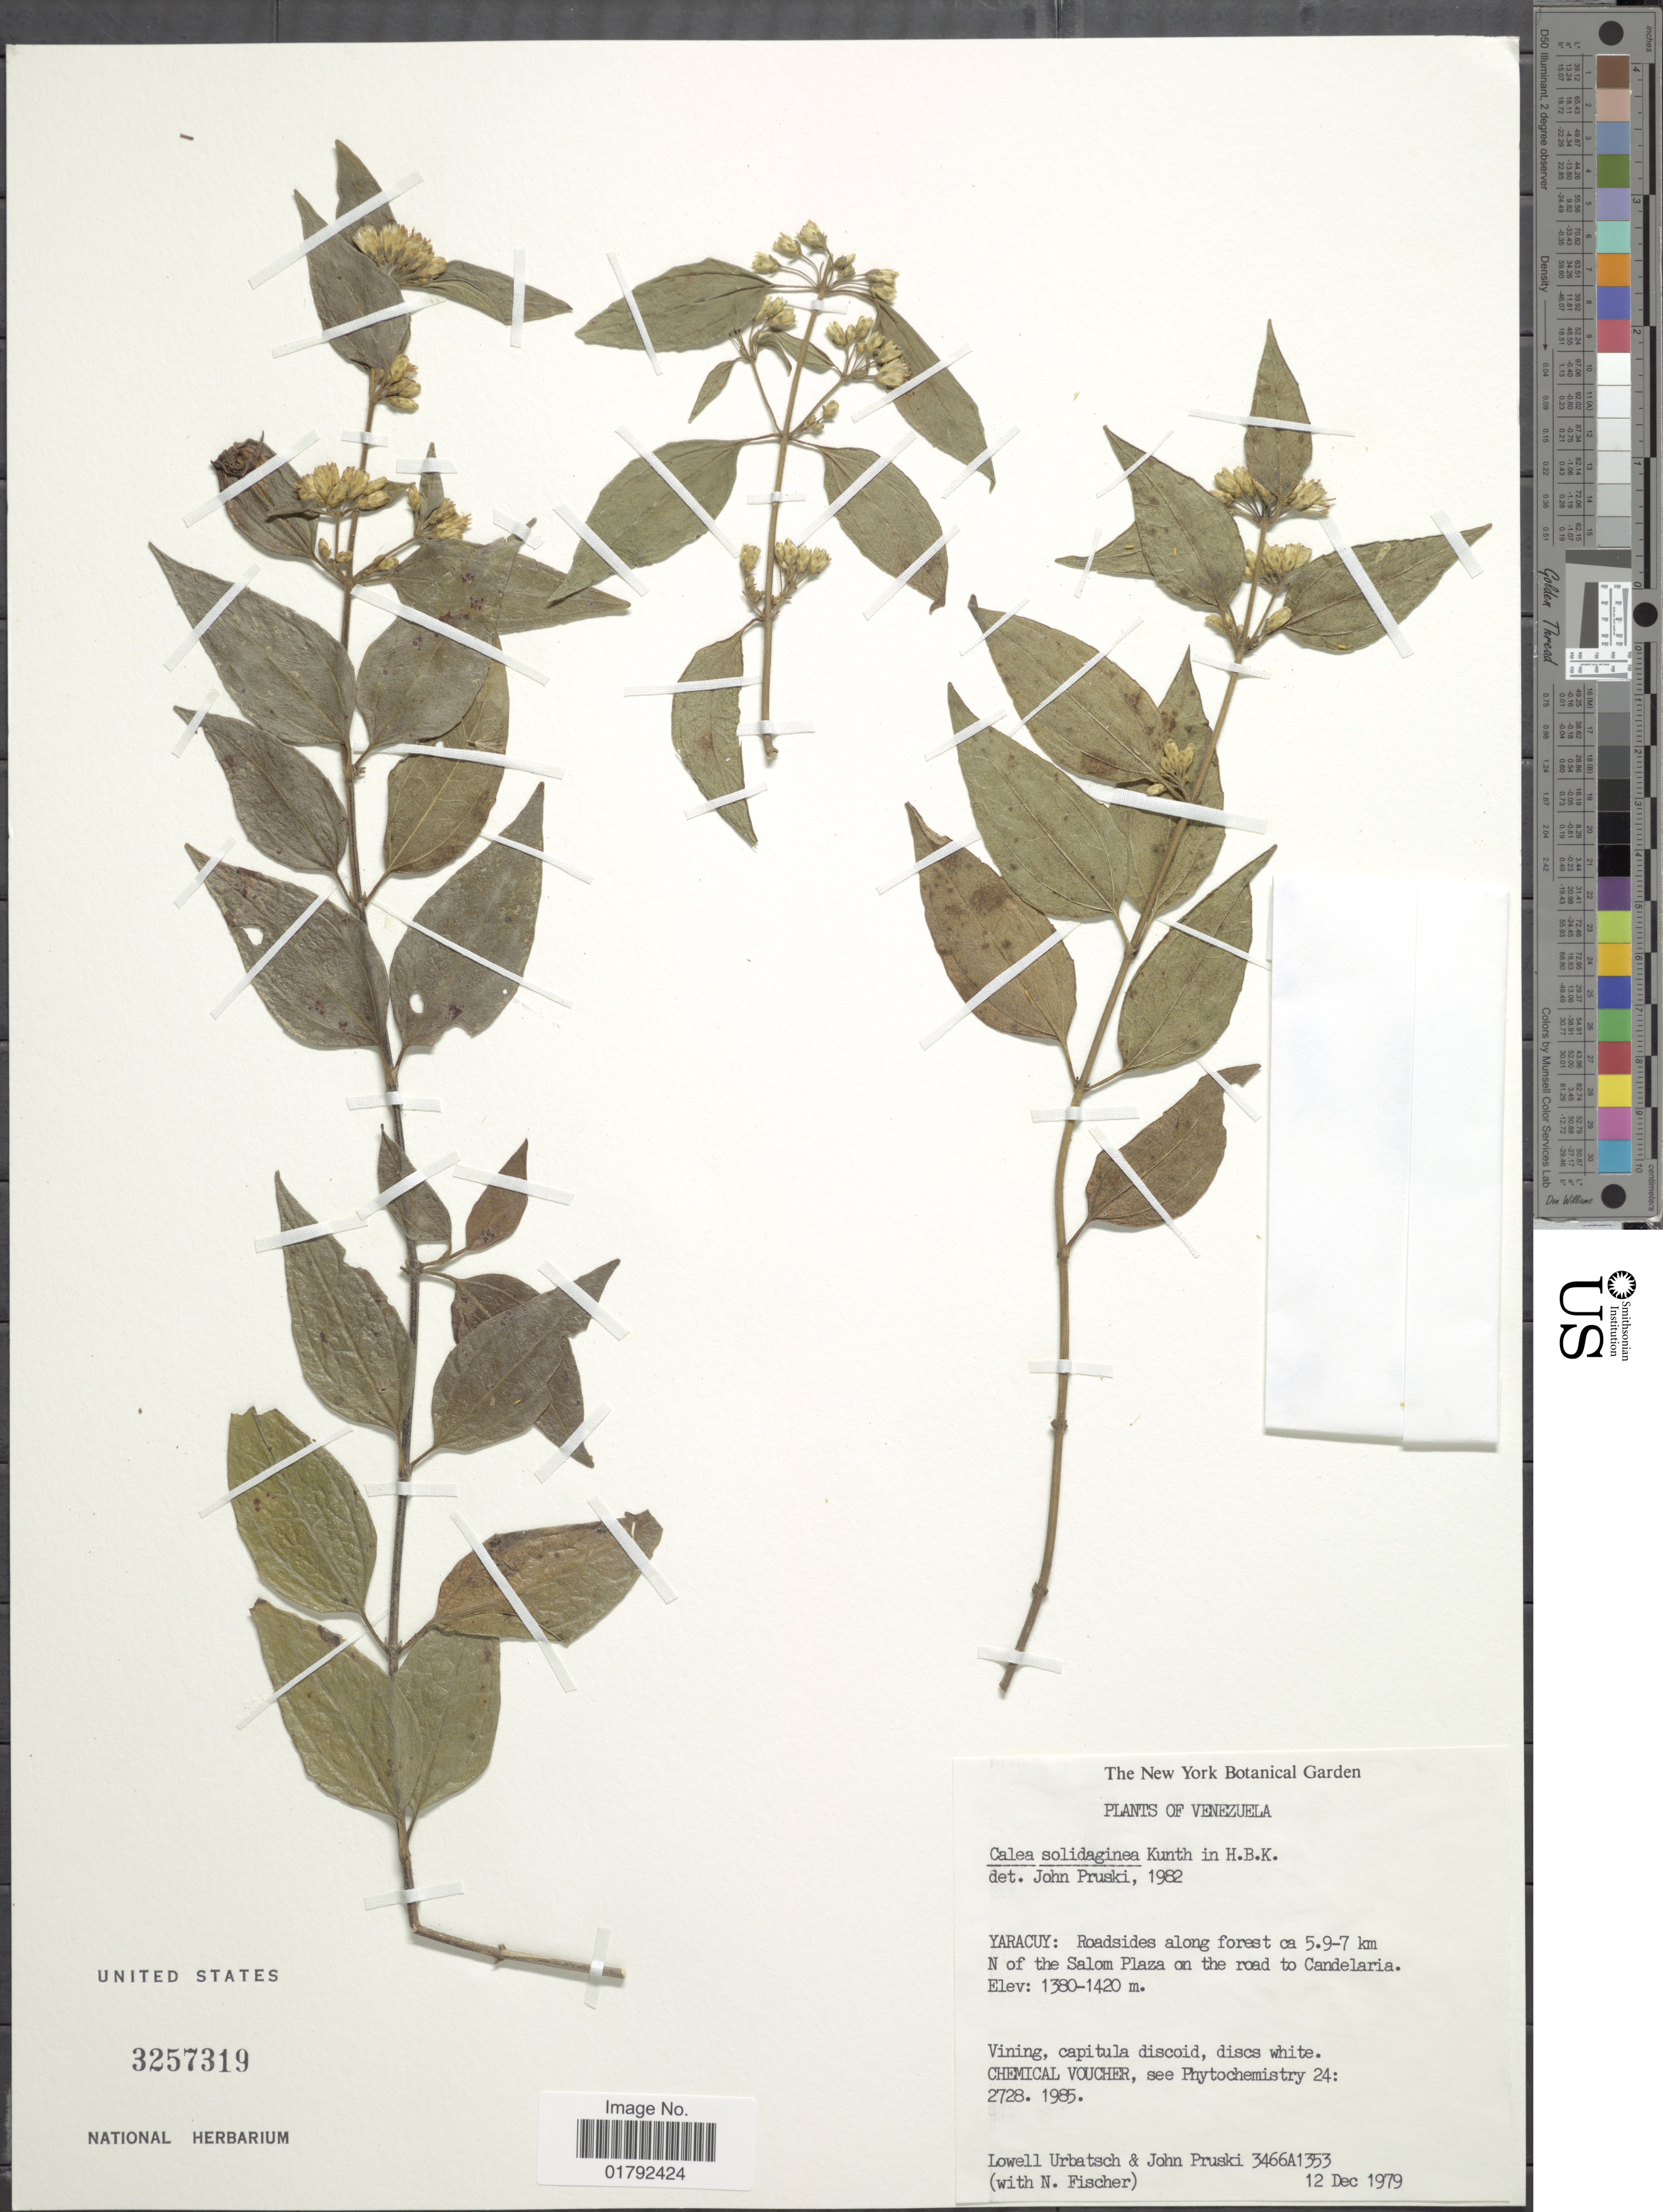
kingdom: Plantae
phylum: Tracheophyta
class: Magnoliopsida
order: Asterales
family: Asteraceae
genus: Calea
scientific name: Calea solidaginea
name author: Kunth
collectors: L. Urbatsch, J. F. Pruski & N. Fischer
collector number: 3466A1353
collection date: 1979-12-12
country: Venezuela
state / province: Yaracuy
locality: Roadsides along forest ca. 5.9-7 km N of the Salom Plaza on the road to Candelaria.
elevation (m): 1380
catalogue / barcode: US 3257319